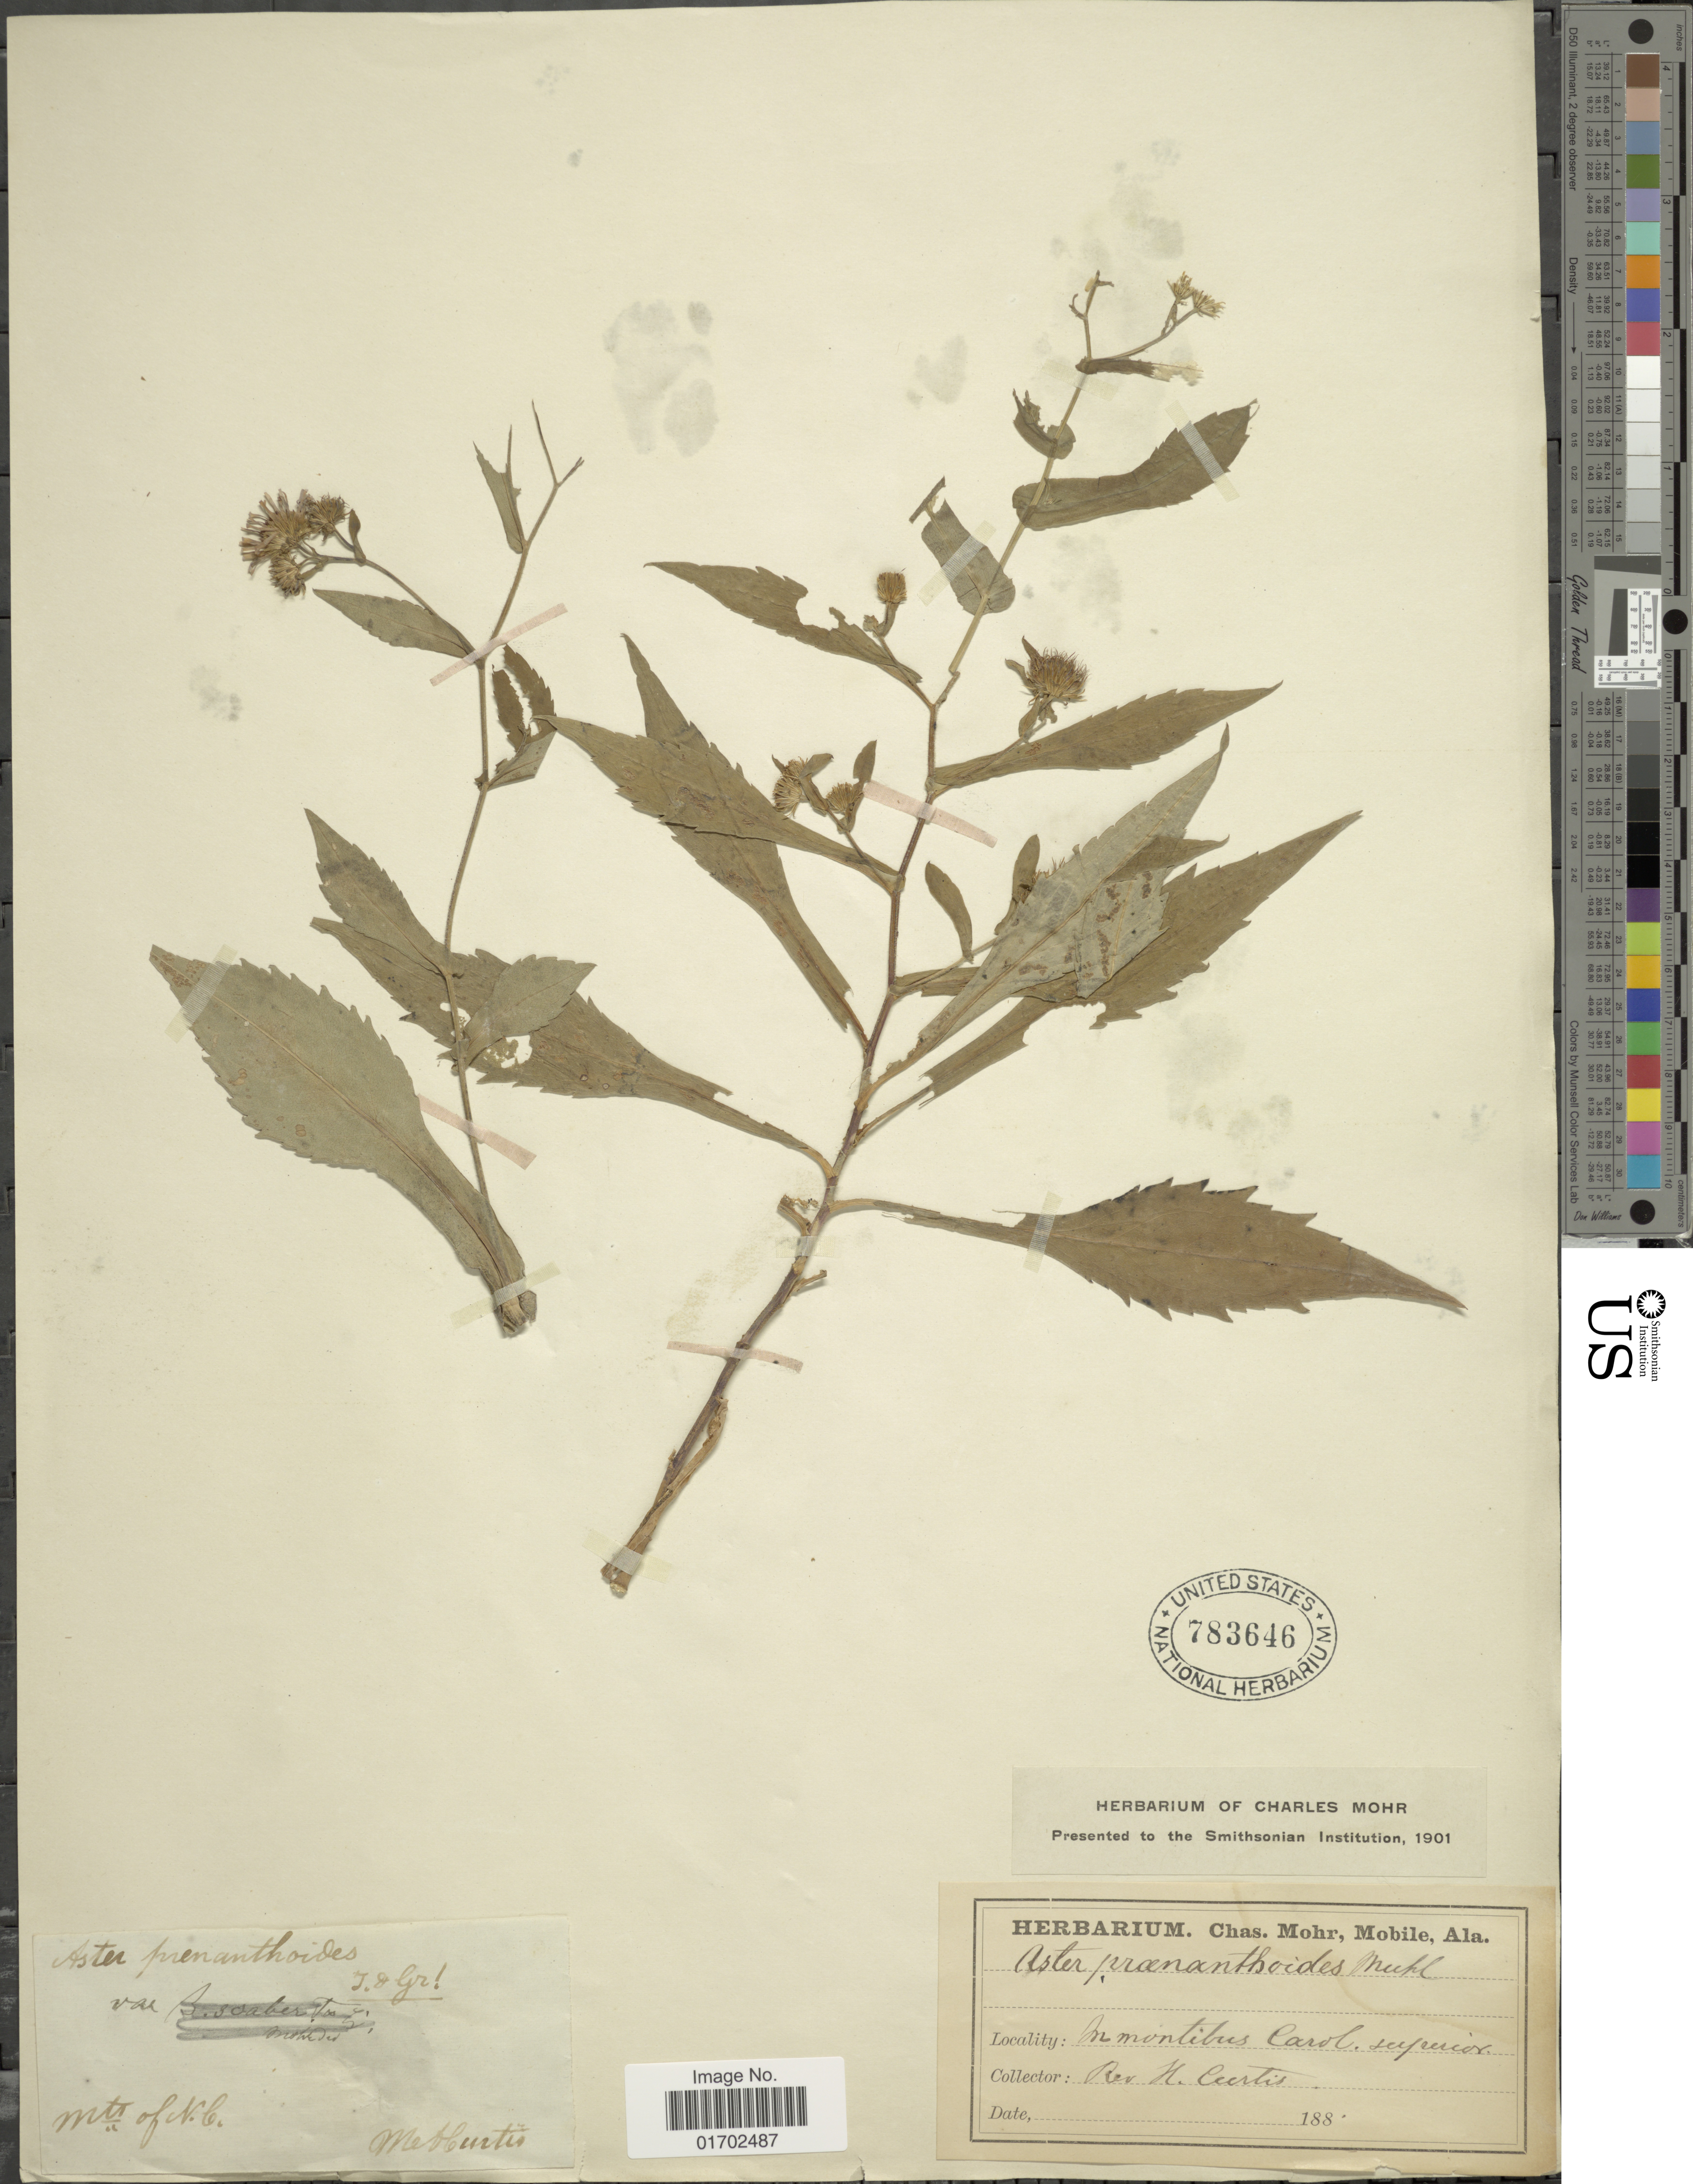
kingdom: Plantae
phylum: Tracheophyta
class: Magnoliopsida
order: Asterales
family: Asteraceae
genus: Symphyotrichum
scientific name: Symphyotrichum prenanthoides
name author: (Muhl. ex Willd.) G.L. Nesom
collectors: H. Curtis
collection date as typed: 188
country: United States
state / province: North Carolina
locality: Mts. of N.C. In montibus Carol. superior.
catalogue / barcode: US 783646